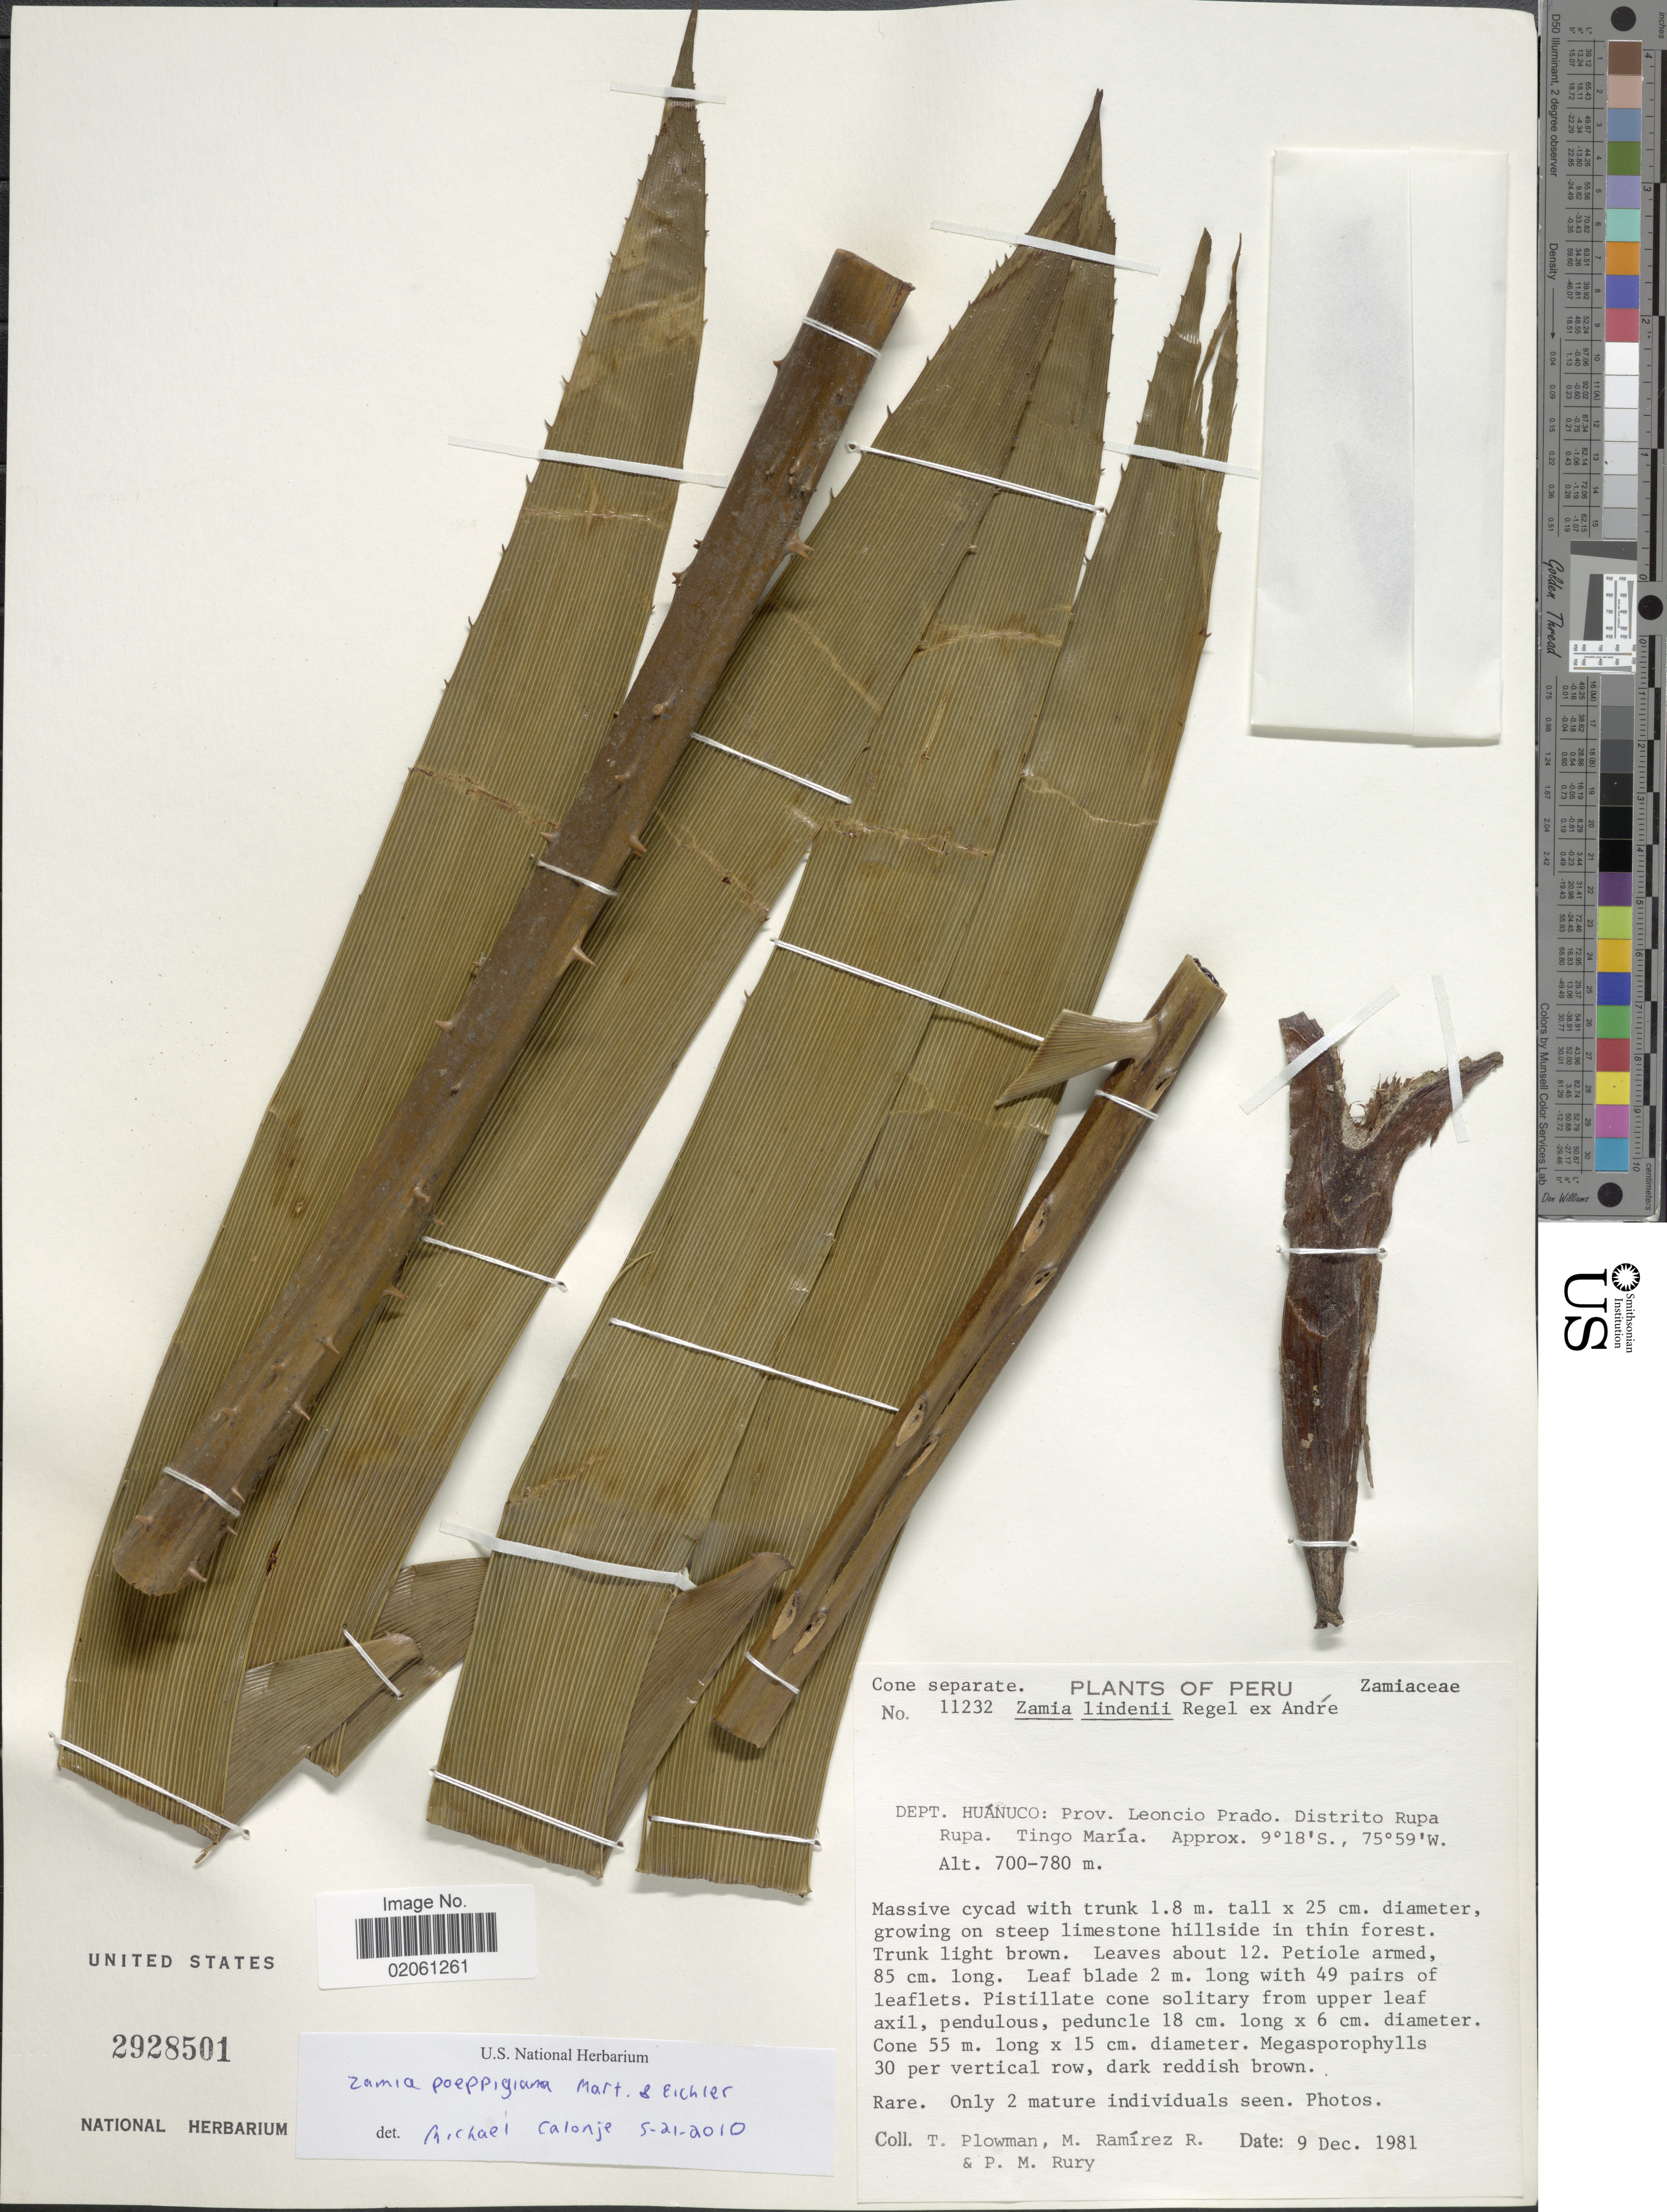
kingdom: Plantae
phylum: Tracheophyta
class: Cycadopsida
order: Cycadales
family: Zamiaceae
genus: Zamia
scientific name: Zamia pumila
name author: L.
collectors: T. Plowman, M. Ramirez R. & P. M. Rury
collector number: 11232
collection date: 1981-12-09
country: Peru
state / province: Huánuco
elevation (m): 700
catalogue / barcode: US 2928501